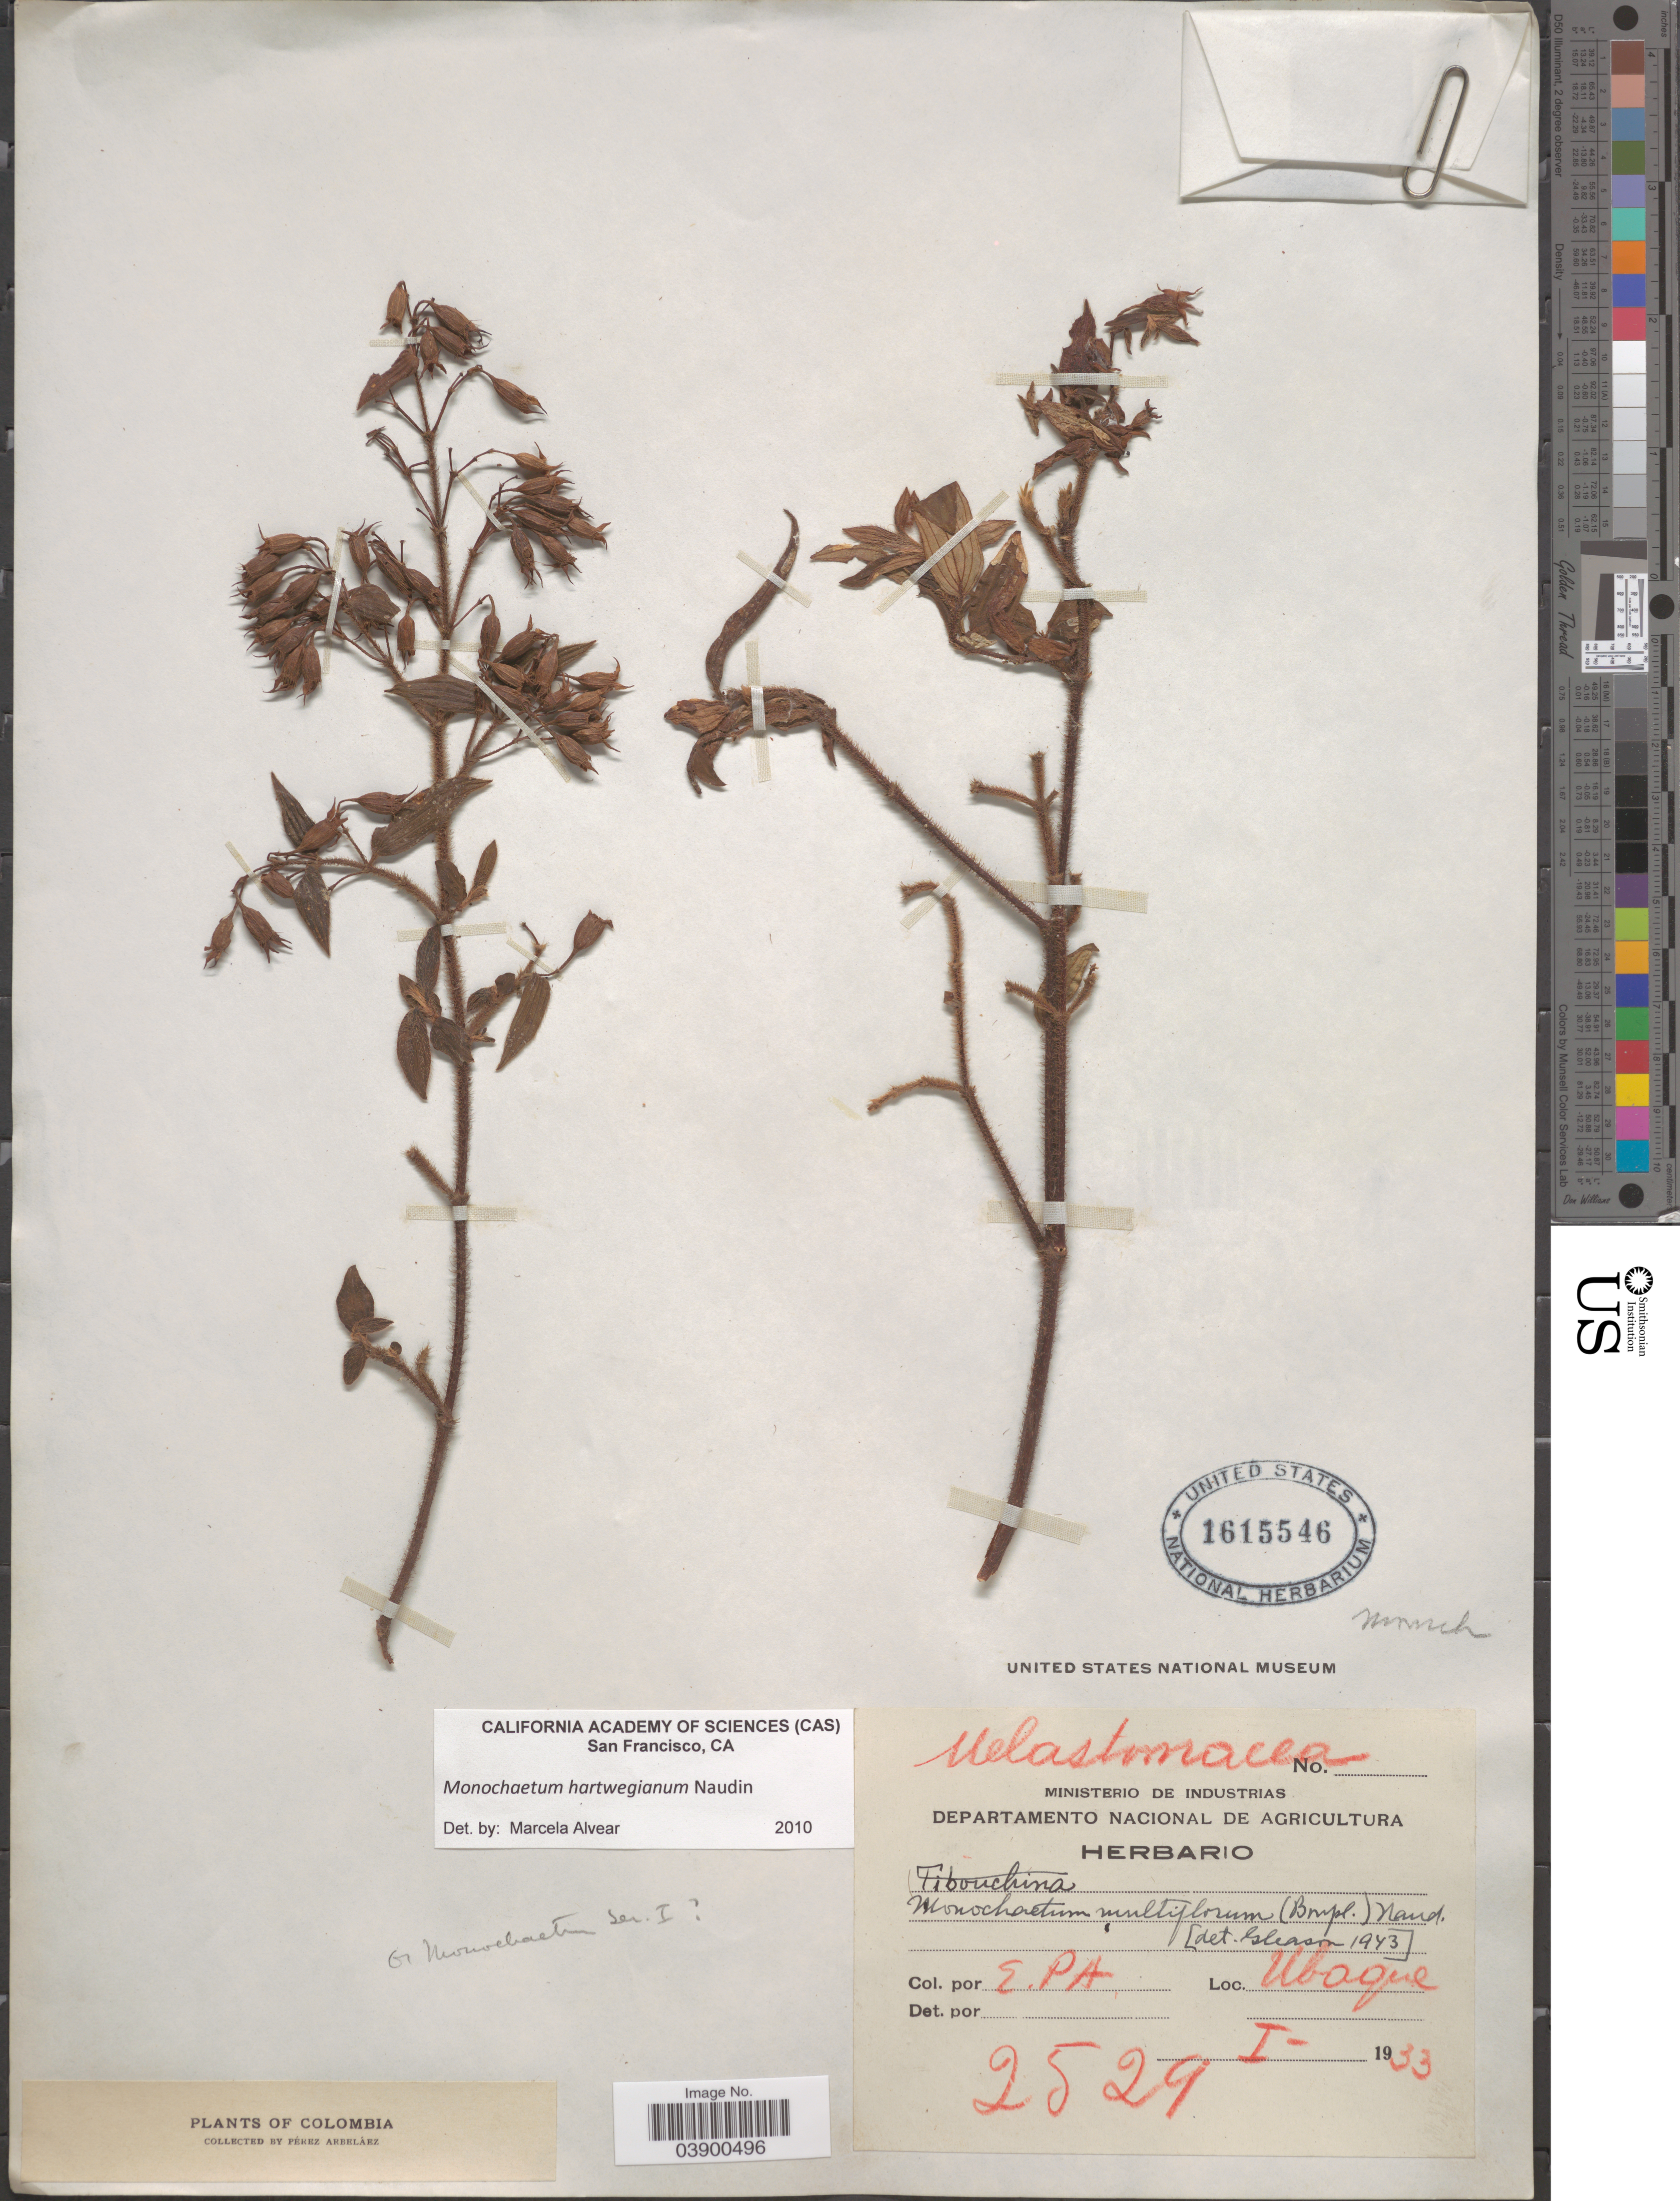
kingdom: Plantae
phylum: Tracheophyta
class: Magnoliopsida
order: Myrtales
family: Melastomataceae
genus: Monochaetum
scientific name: Monochaetum hartwegianum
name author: Naudin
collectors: E. Pérez Arbeláez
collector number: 2529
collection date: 1933-01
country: Colombia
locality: Ubaque.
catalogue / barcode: US 1615546